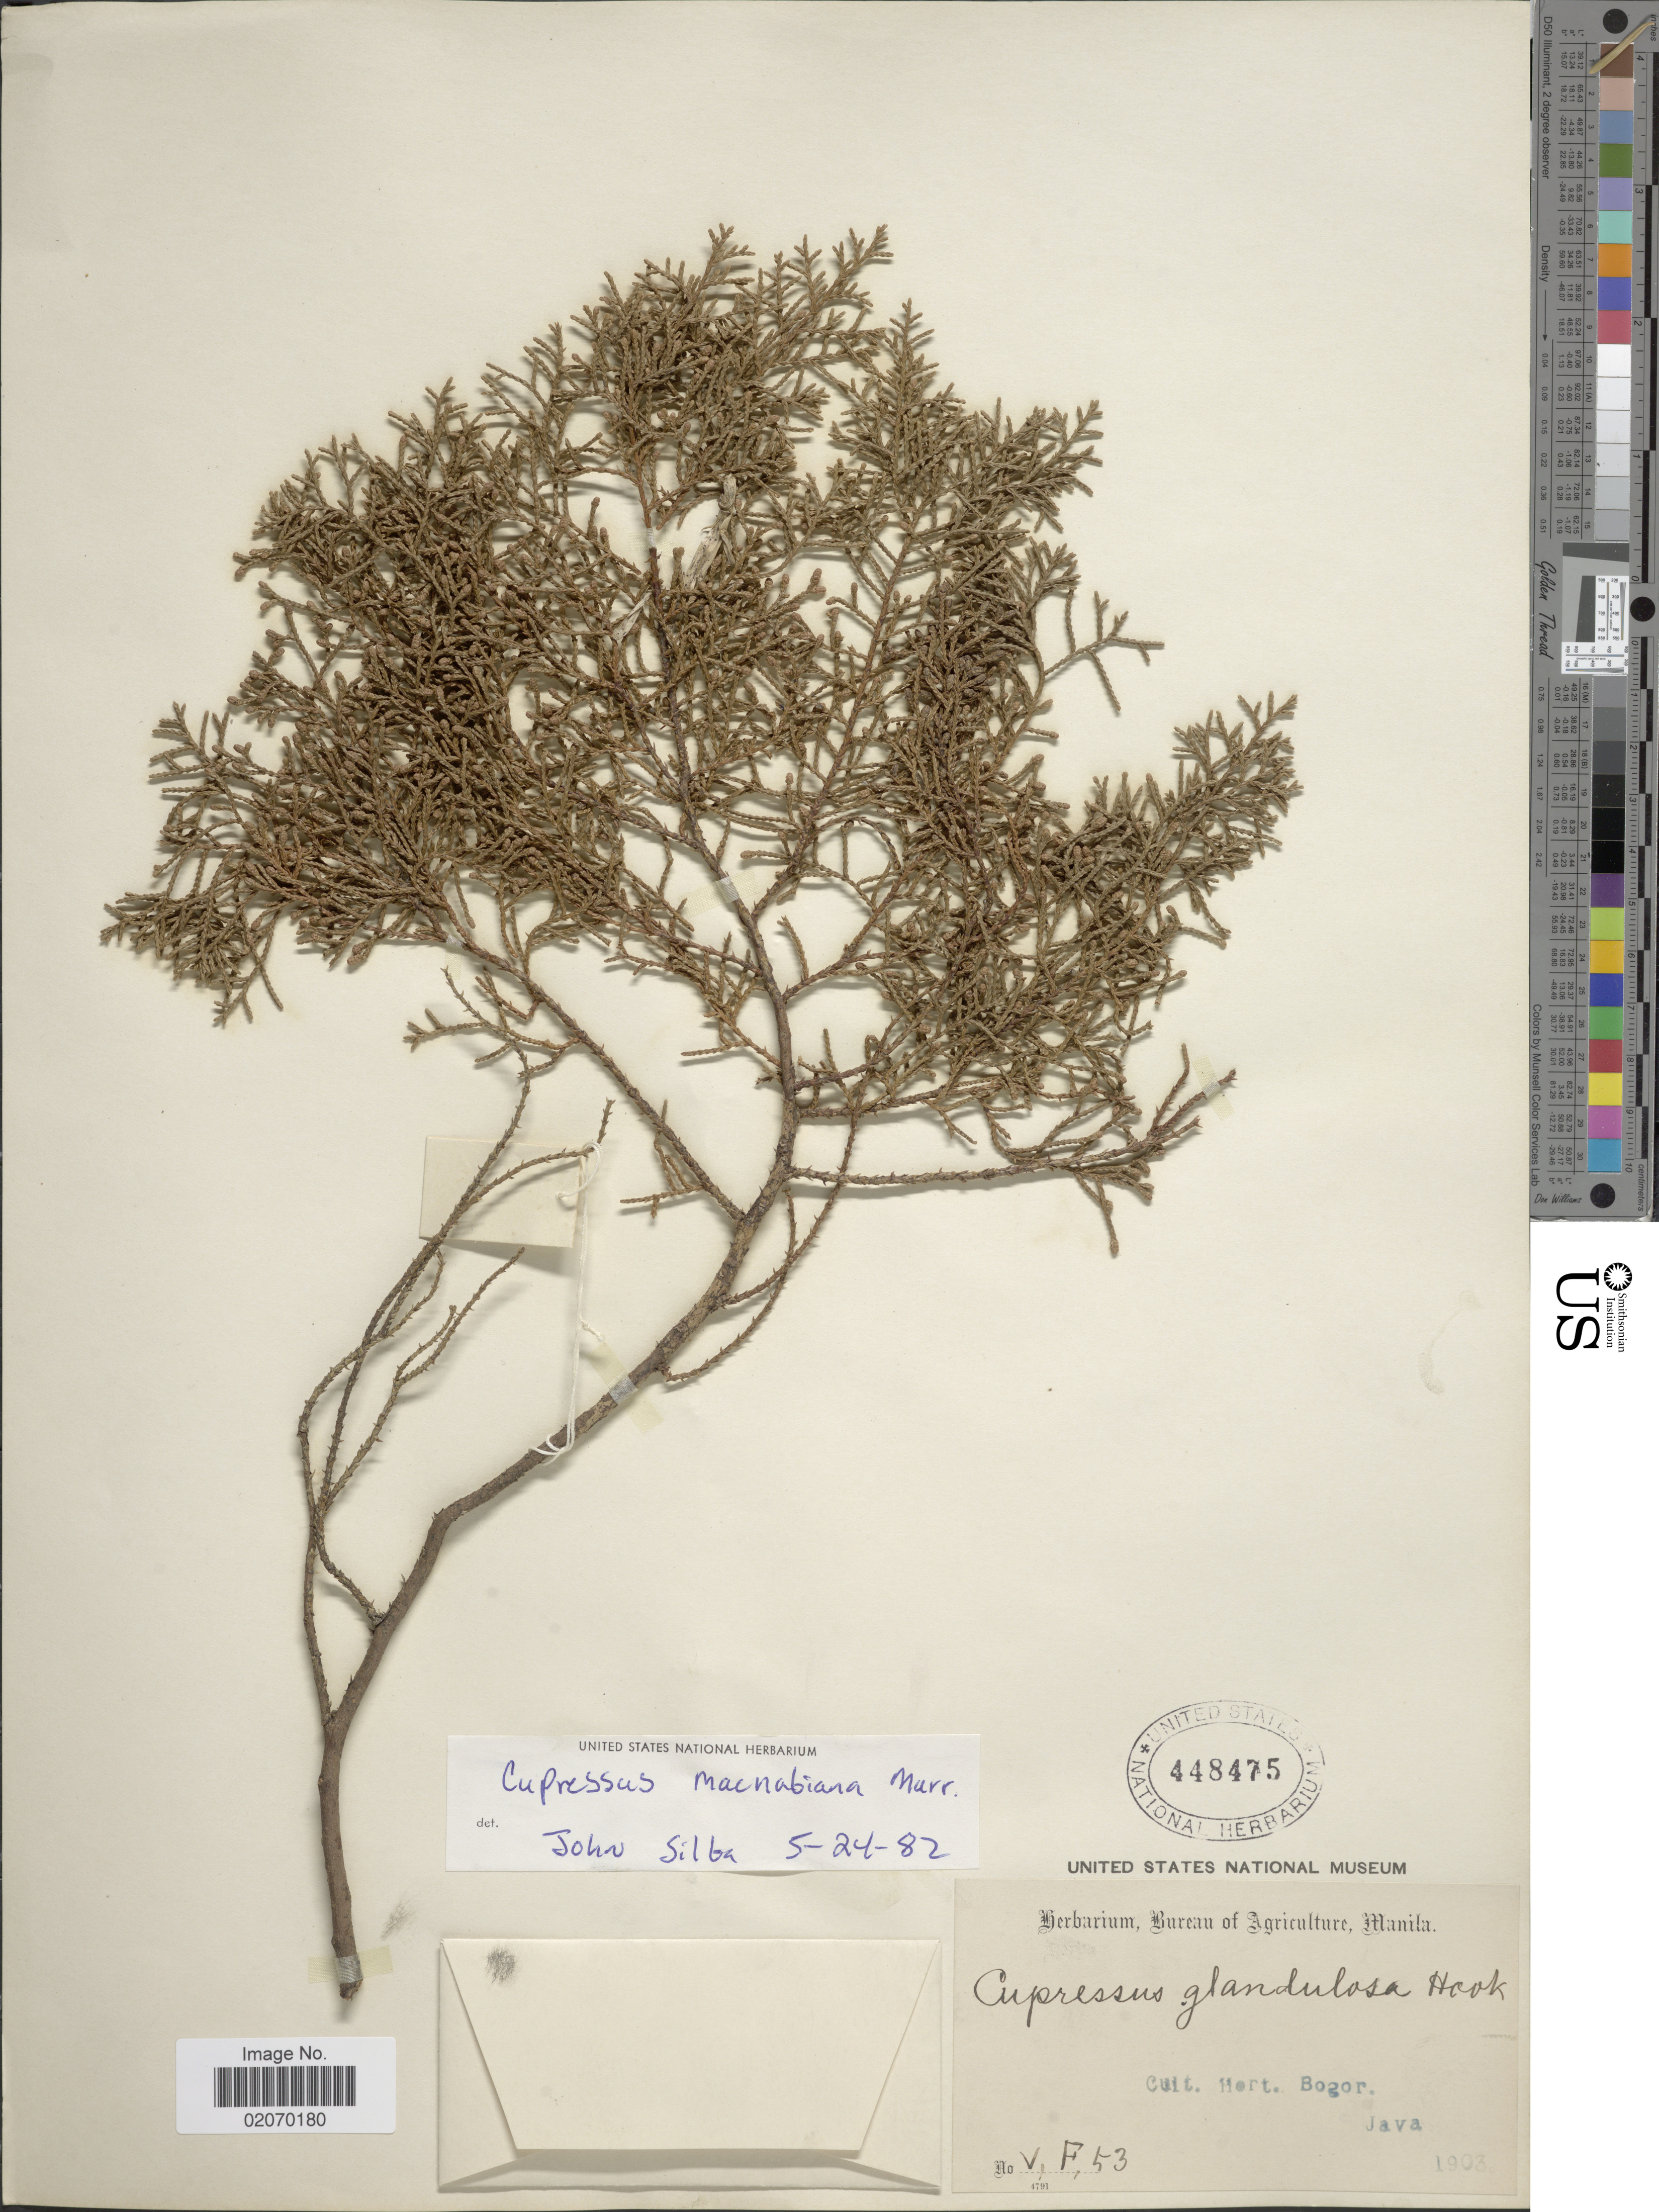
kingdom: Plantae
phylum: Tracheophyta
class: Pinopsida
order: Pinales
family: Cupressaceae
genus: Hesperocyparis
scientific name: Hesperocyparis macnabiana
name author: (A. Murray) Bartel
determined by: (US) Smithsonian Institution - National Museum of Natural History - Department of Botany (UNITED STATES)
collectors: ex Herb. Bur. Agric. Manila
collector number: VF53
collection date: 1903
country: Indonesia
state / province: Java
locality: Hort. Bogor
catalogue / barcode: US 448475